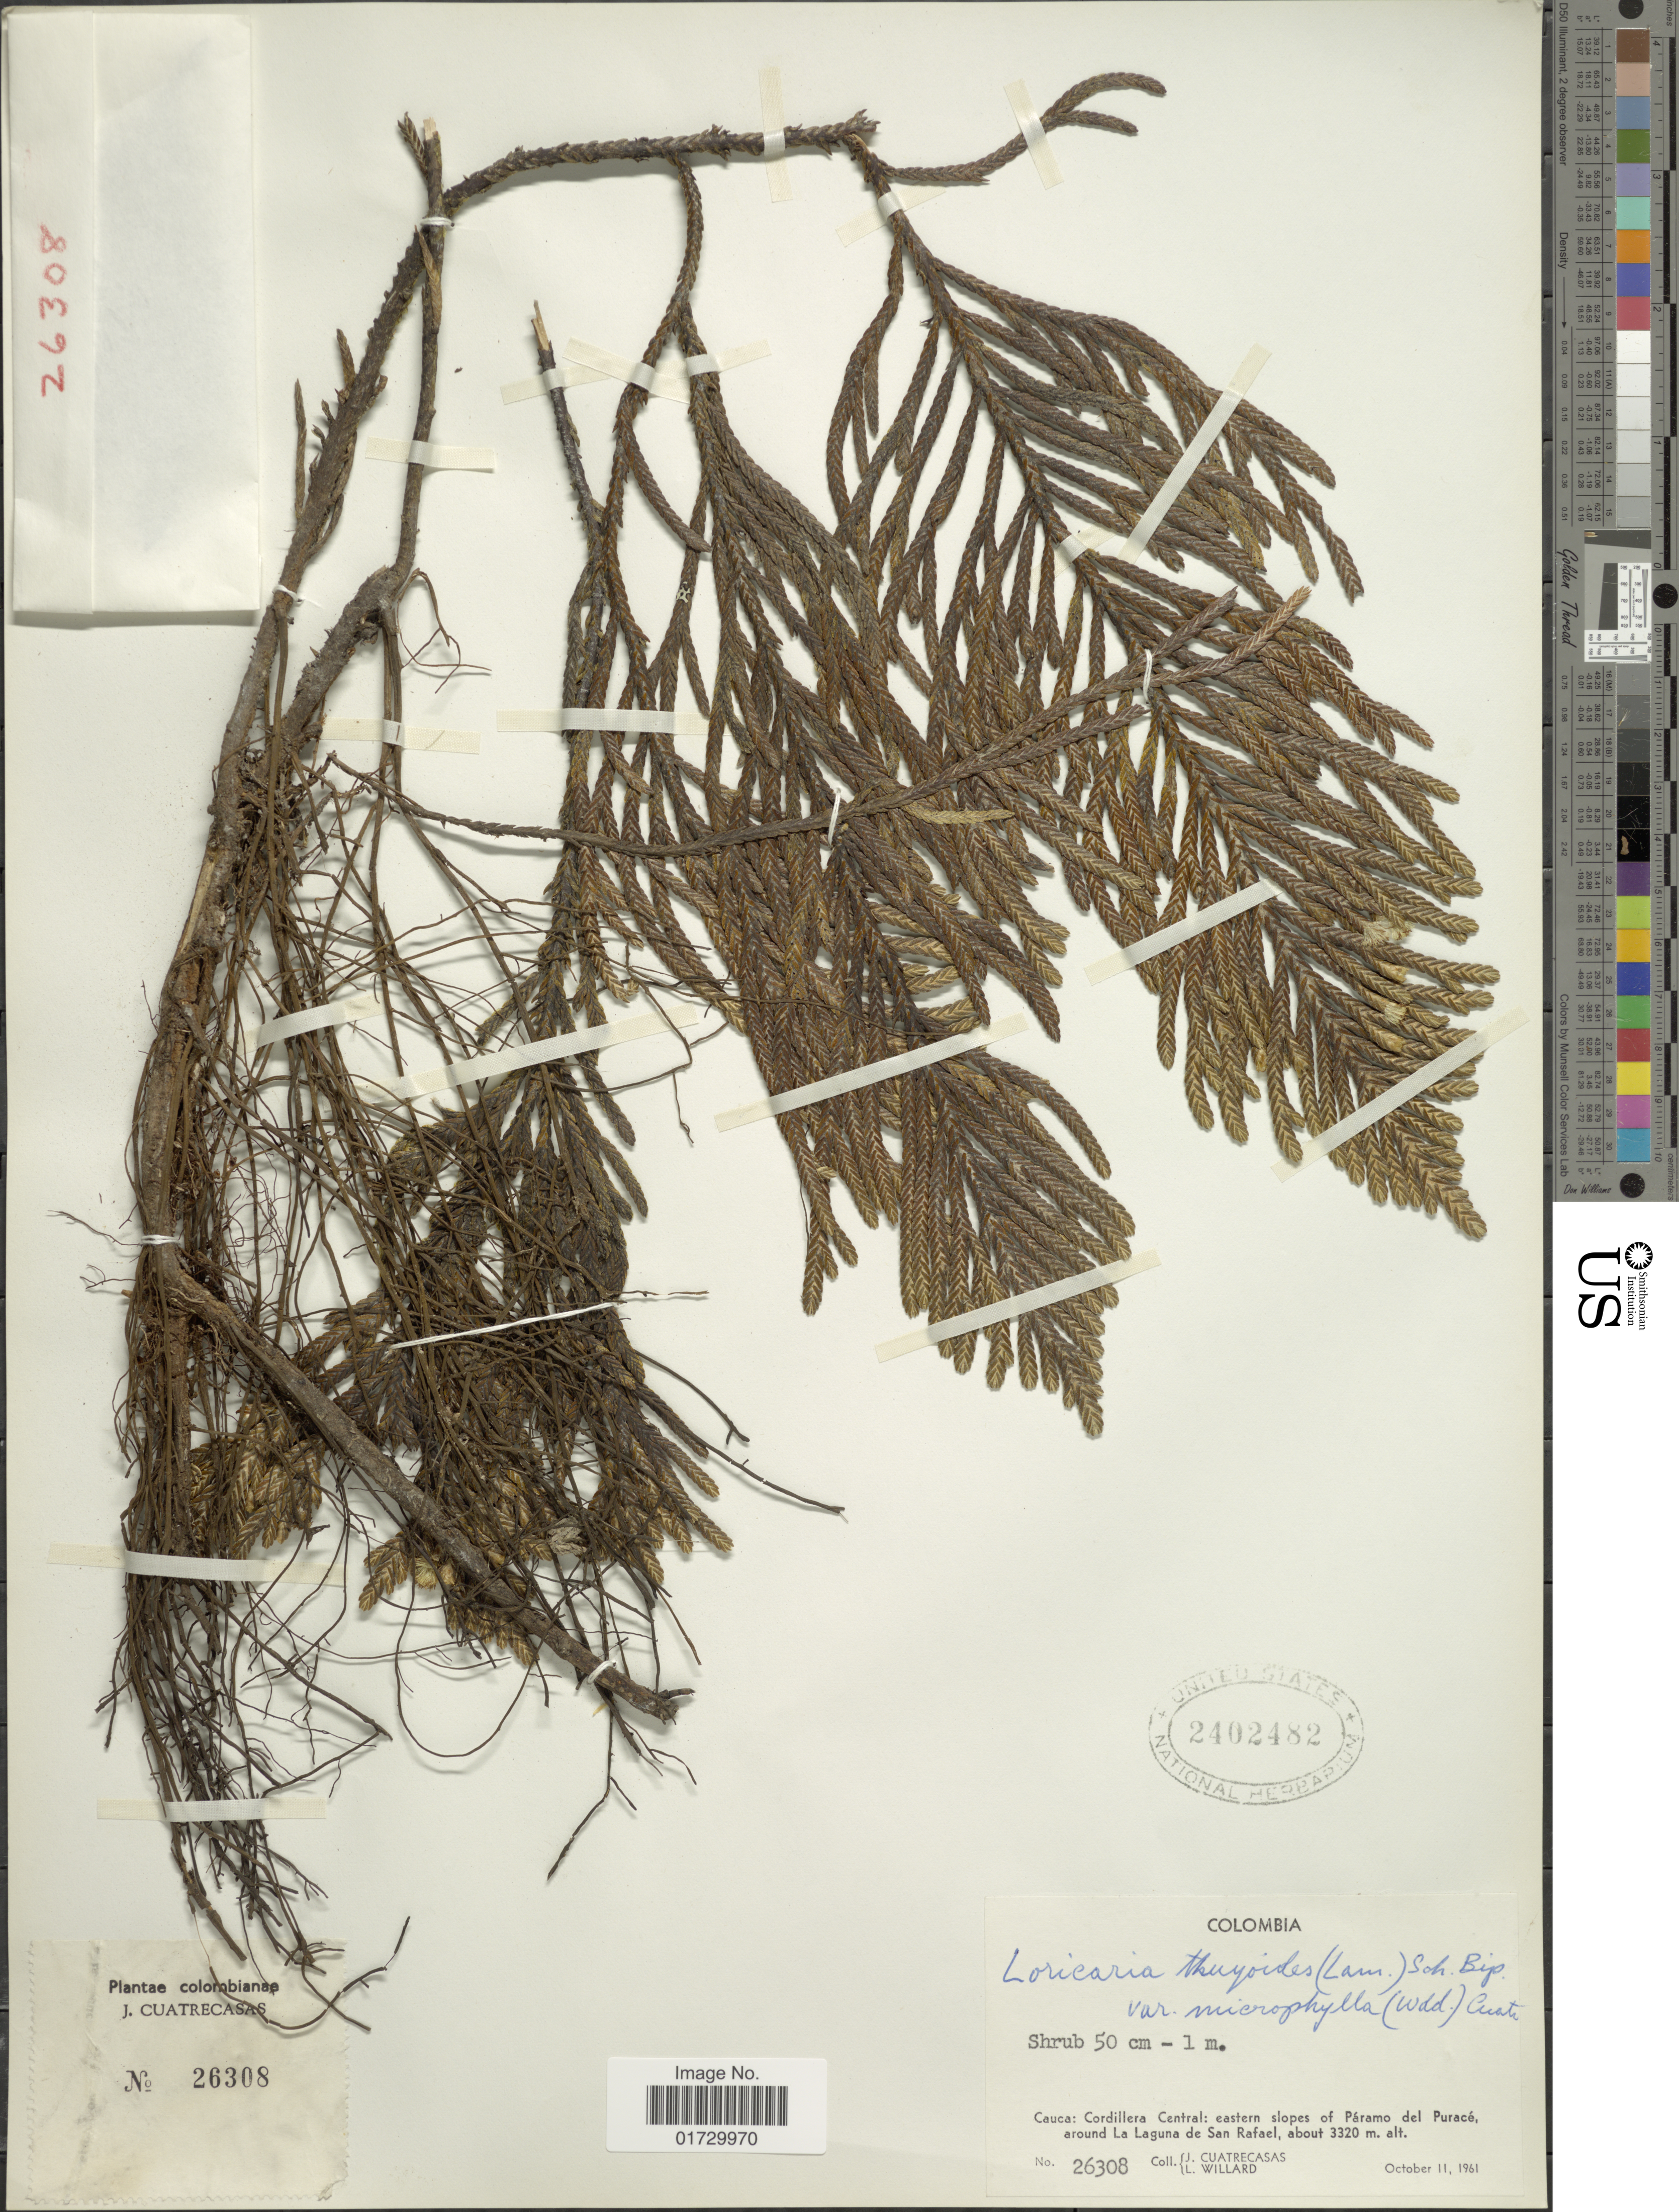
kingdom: Plantae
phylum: Tracheophyta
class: Magnoliopsida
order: Asterales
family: Asteraceae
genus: Loricaria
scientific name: Loricaria thuyoides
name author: (Lam.) Sch. Bip.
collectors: J. Cuatrecasas & L. Willard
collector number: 26308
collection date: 1961-10-11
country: Colombia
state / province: Cauca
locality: Cordillera Central: Eastern slopes of Paramo del Purace, around La Laguna de San Rafael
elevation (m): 3320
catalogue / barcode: US 2402482